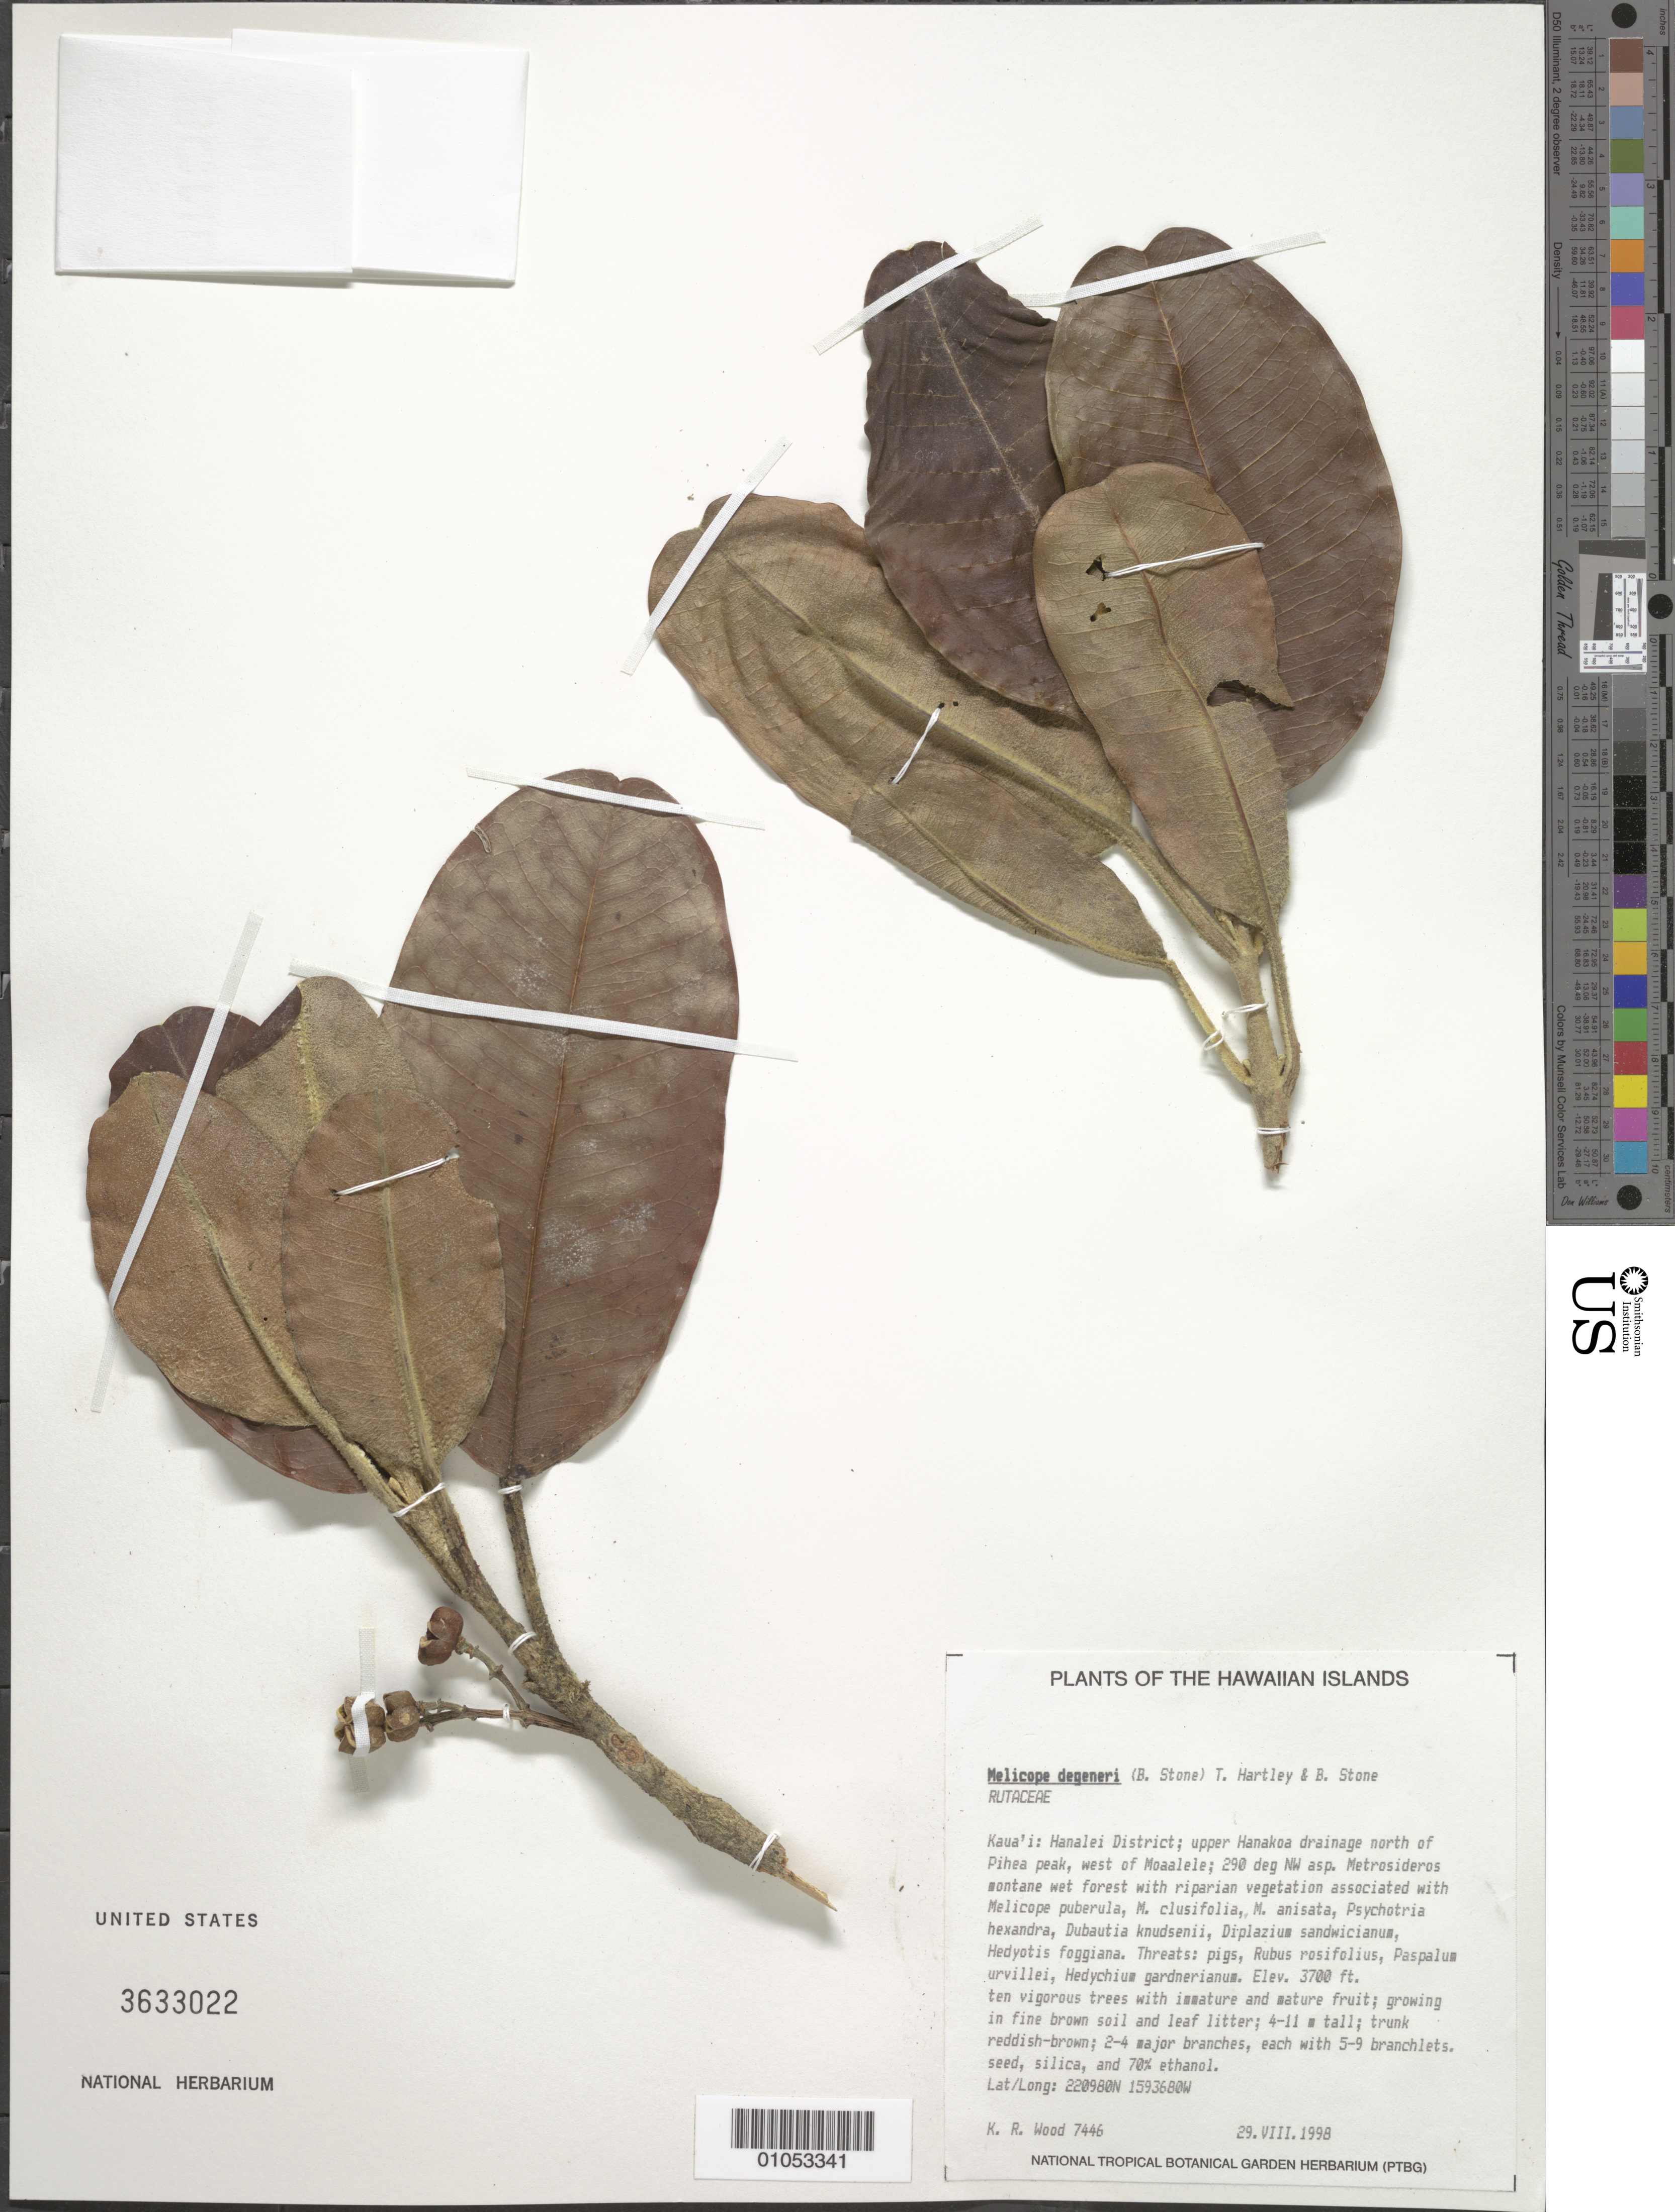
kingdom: Plantae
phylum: Tracheophyta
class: Magnoliopsida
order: Sapindales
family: Rutaceae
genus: Melicope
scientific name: Melicope degeneri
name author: (B.C. Stone) T.G. Hartley & B.C. Stone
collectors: K. R. Wood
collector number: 7446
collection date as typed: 29 Aug 1998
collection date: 1998-08-29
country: United States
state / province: Hawaii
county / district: Kauai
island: Kaua'i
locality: Hanalei District, uUpper Hanakoa drainage north of Pihea peak, west of Moaalele.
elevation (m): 1128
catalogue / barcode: US 3633022